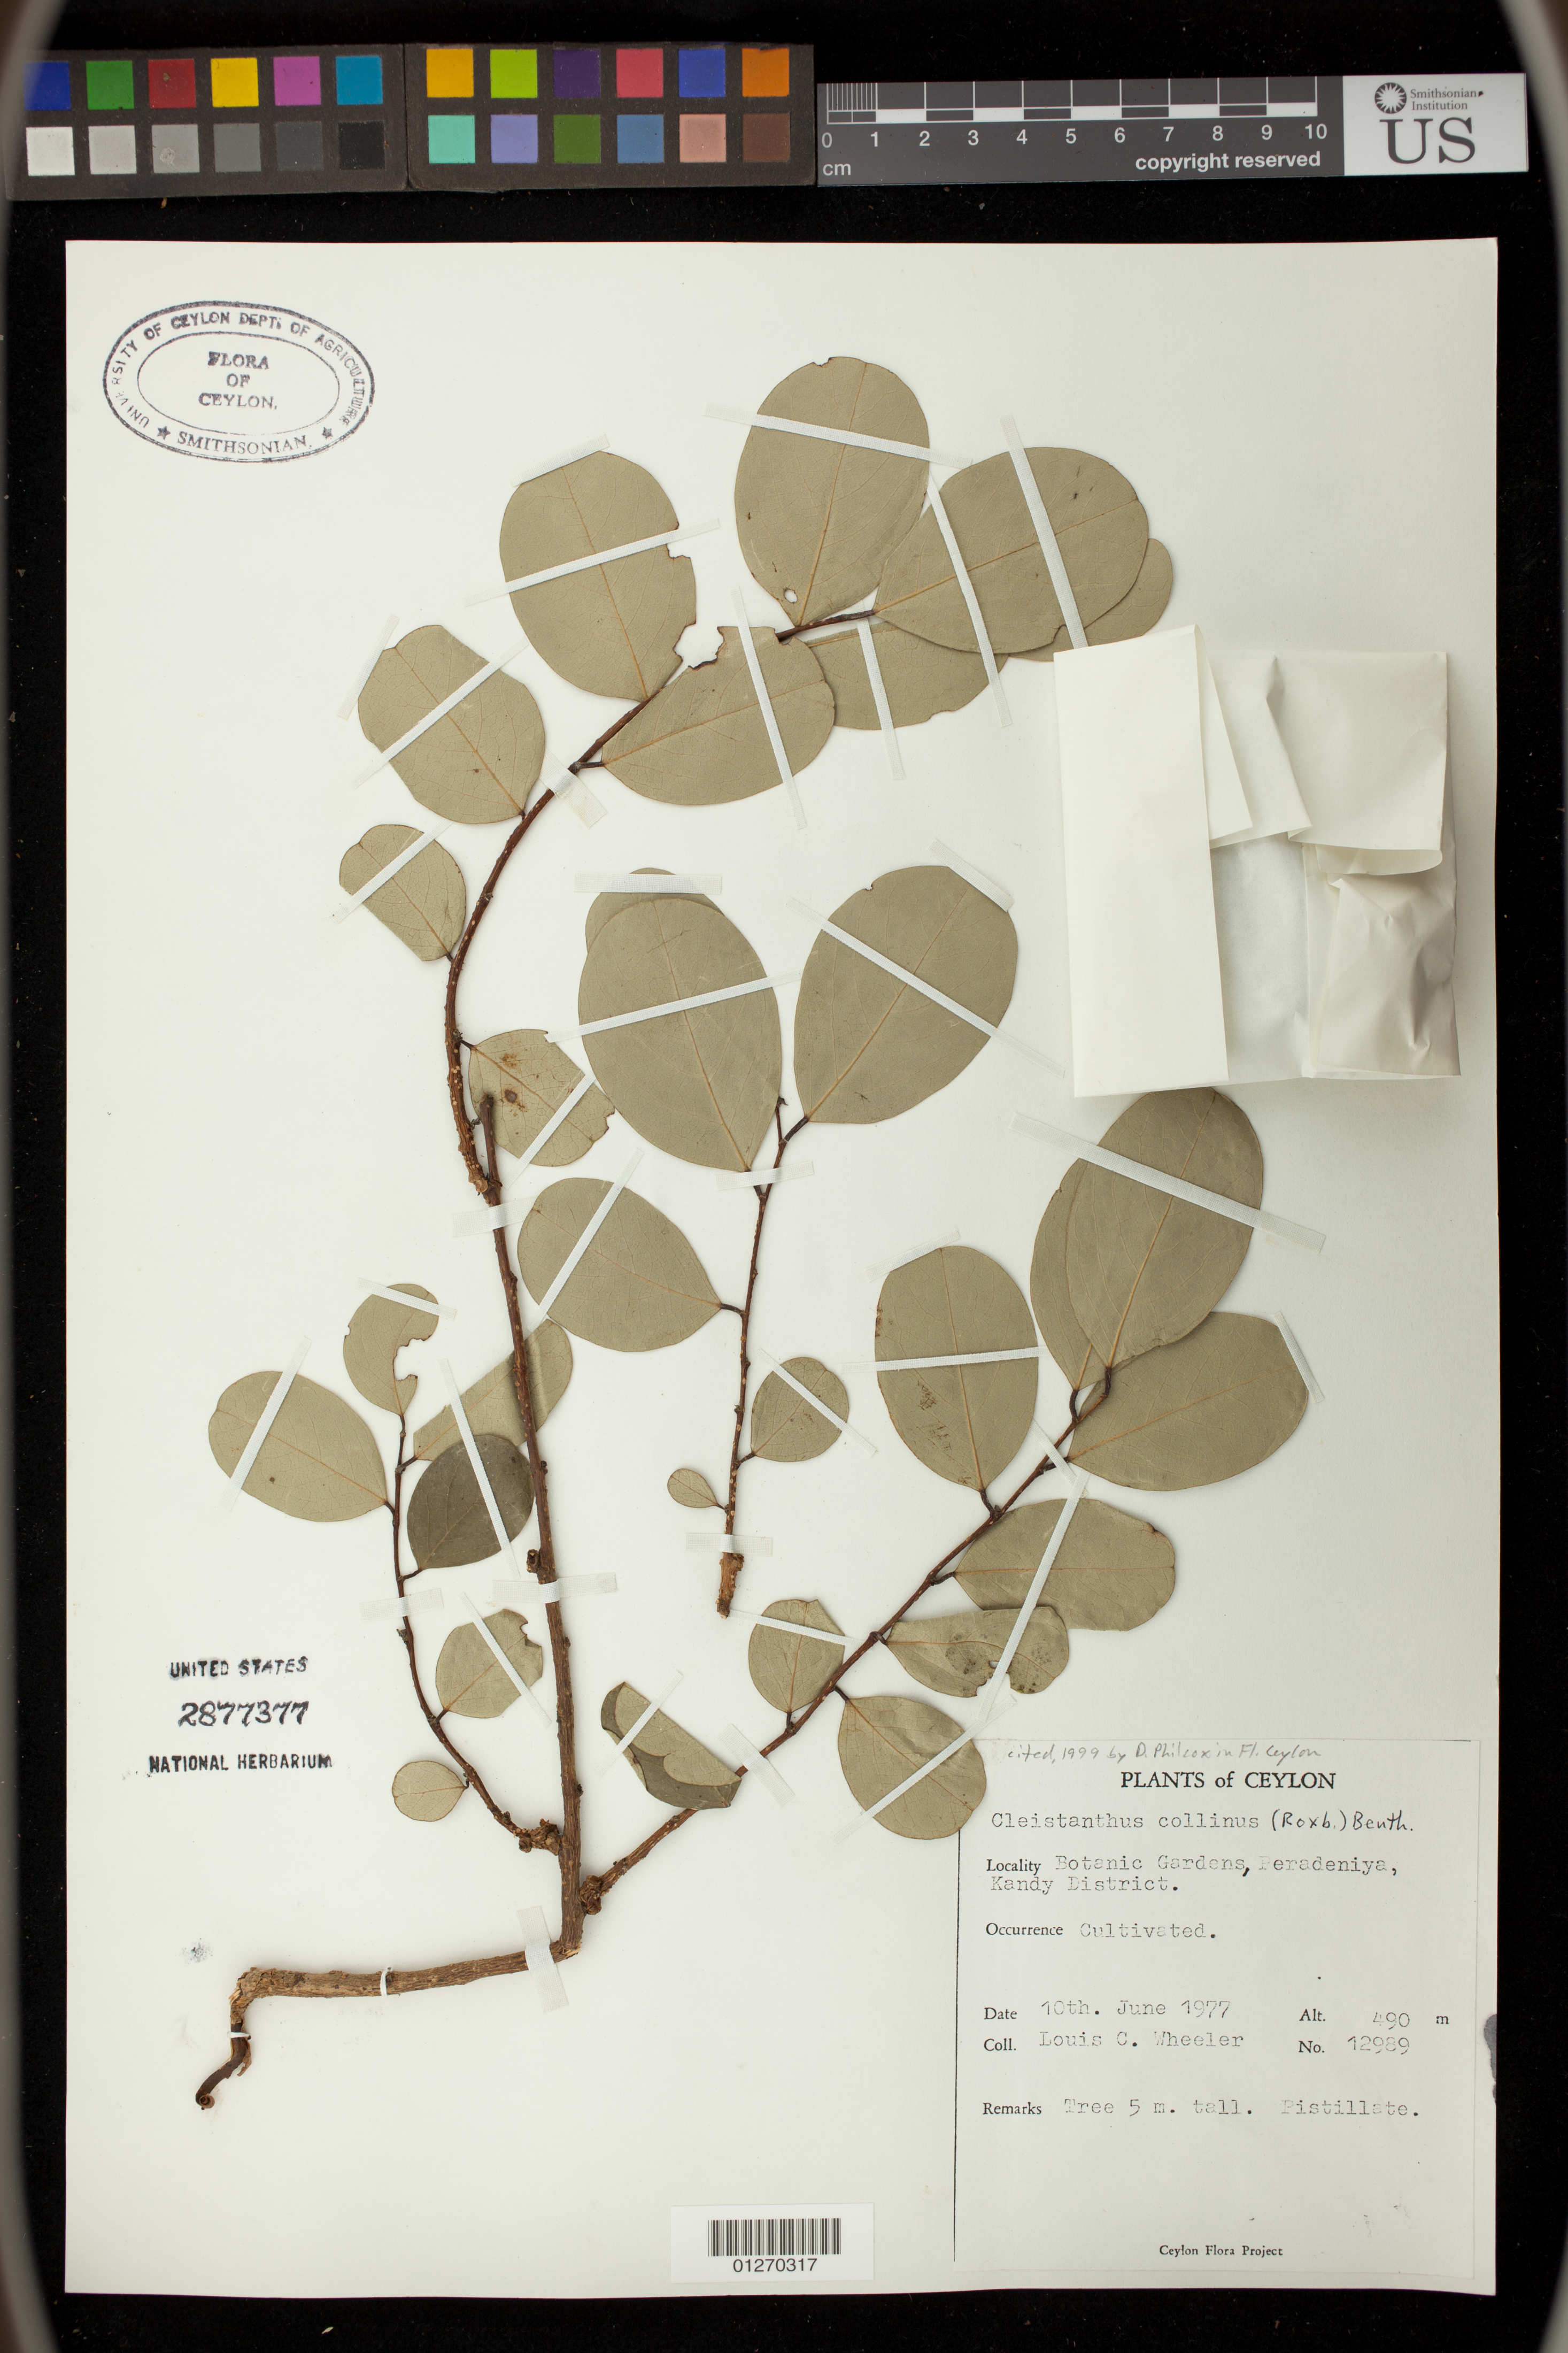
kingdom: Plantae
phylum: Tracheophyta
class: Magnoliopsida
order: Malpighiales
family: Phyllanthaceae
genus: Cleistanthus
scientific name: Cleistanthus collinus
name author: (Roxb.) Benth. ex Hook. f.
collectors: L. C. Wheeler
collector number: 12989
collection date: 1977-06-10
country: Sri Lanka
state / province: Central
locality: Botanic Gardens, Peradeniya, Kandy District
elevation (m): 490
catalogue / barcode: US 2877377